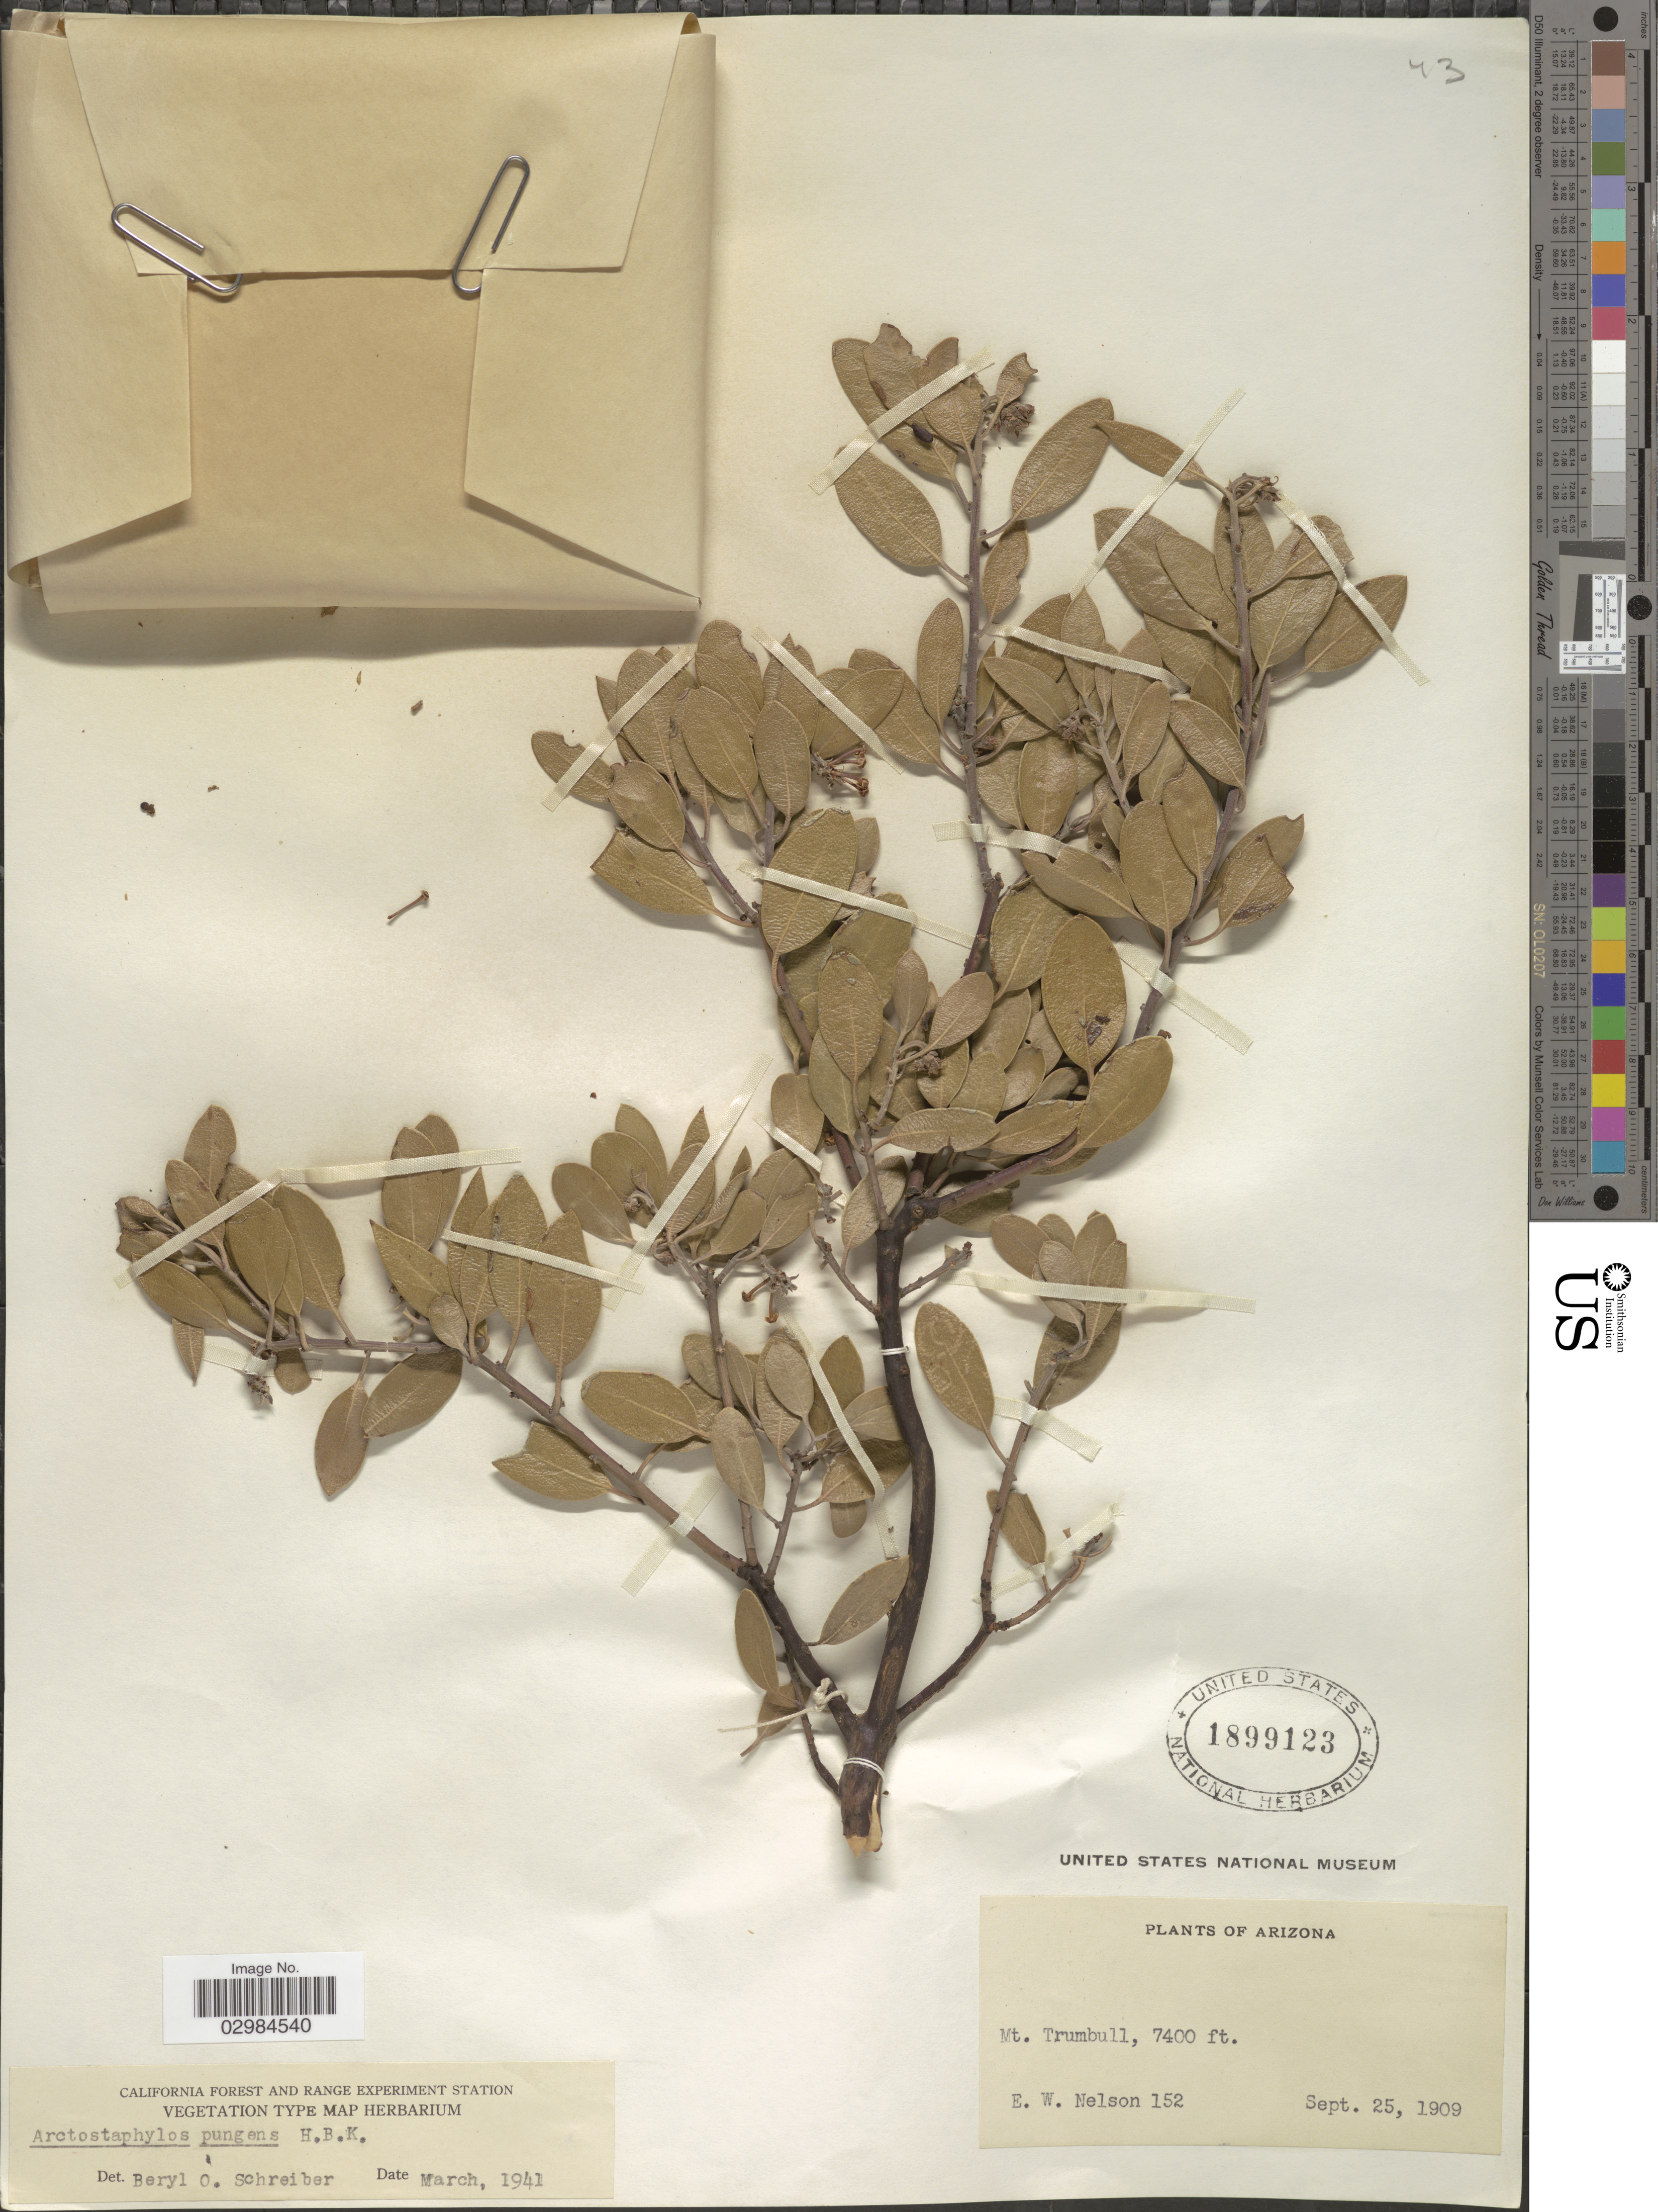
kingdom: Plantae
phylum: Tracheophyta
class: Magnoliopsida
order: Ericales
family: Ericaceae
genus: Arctostaphylos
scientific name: Arctostaphylos pungens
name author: Kunth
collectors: E. W. Nelson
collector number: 152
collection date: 1909-09-25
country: United States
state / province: Arizona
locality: Mt. Trumbull.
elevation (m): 2256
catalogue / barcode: US 1899123